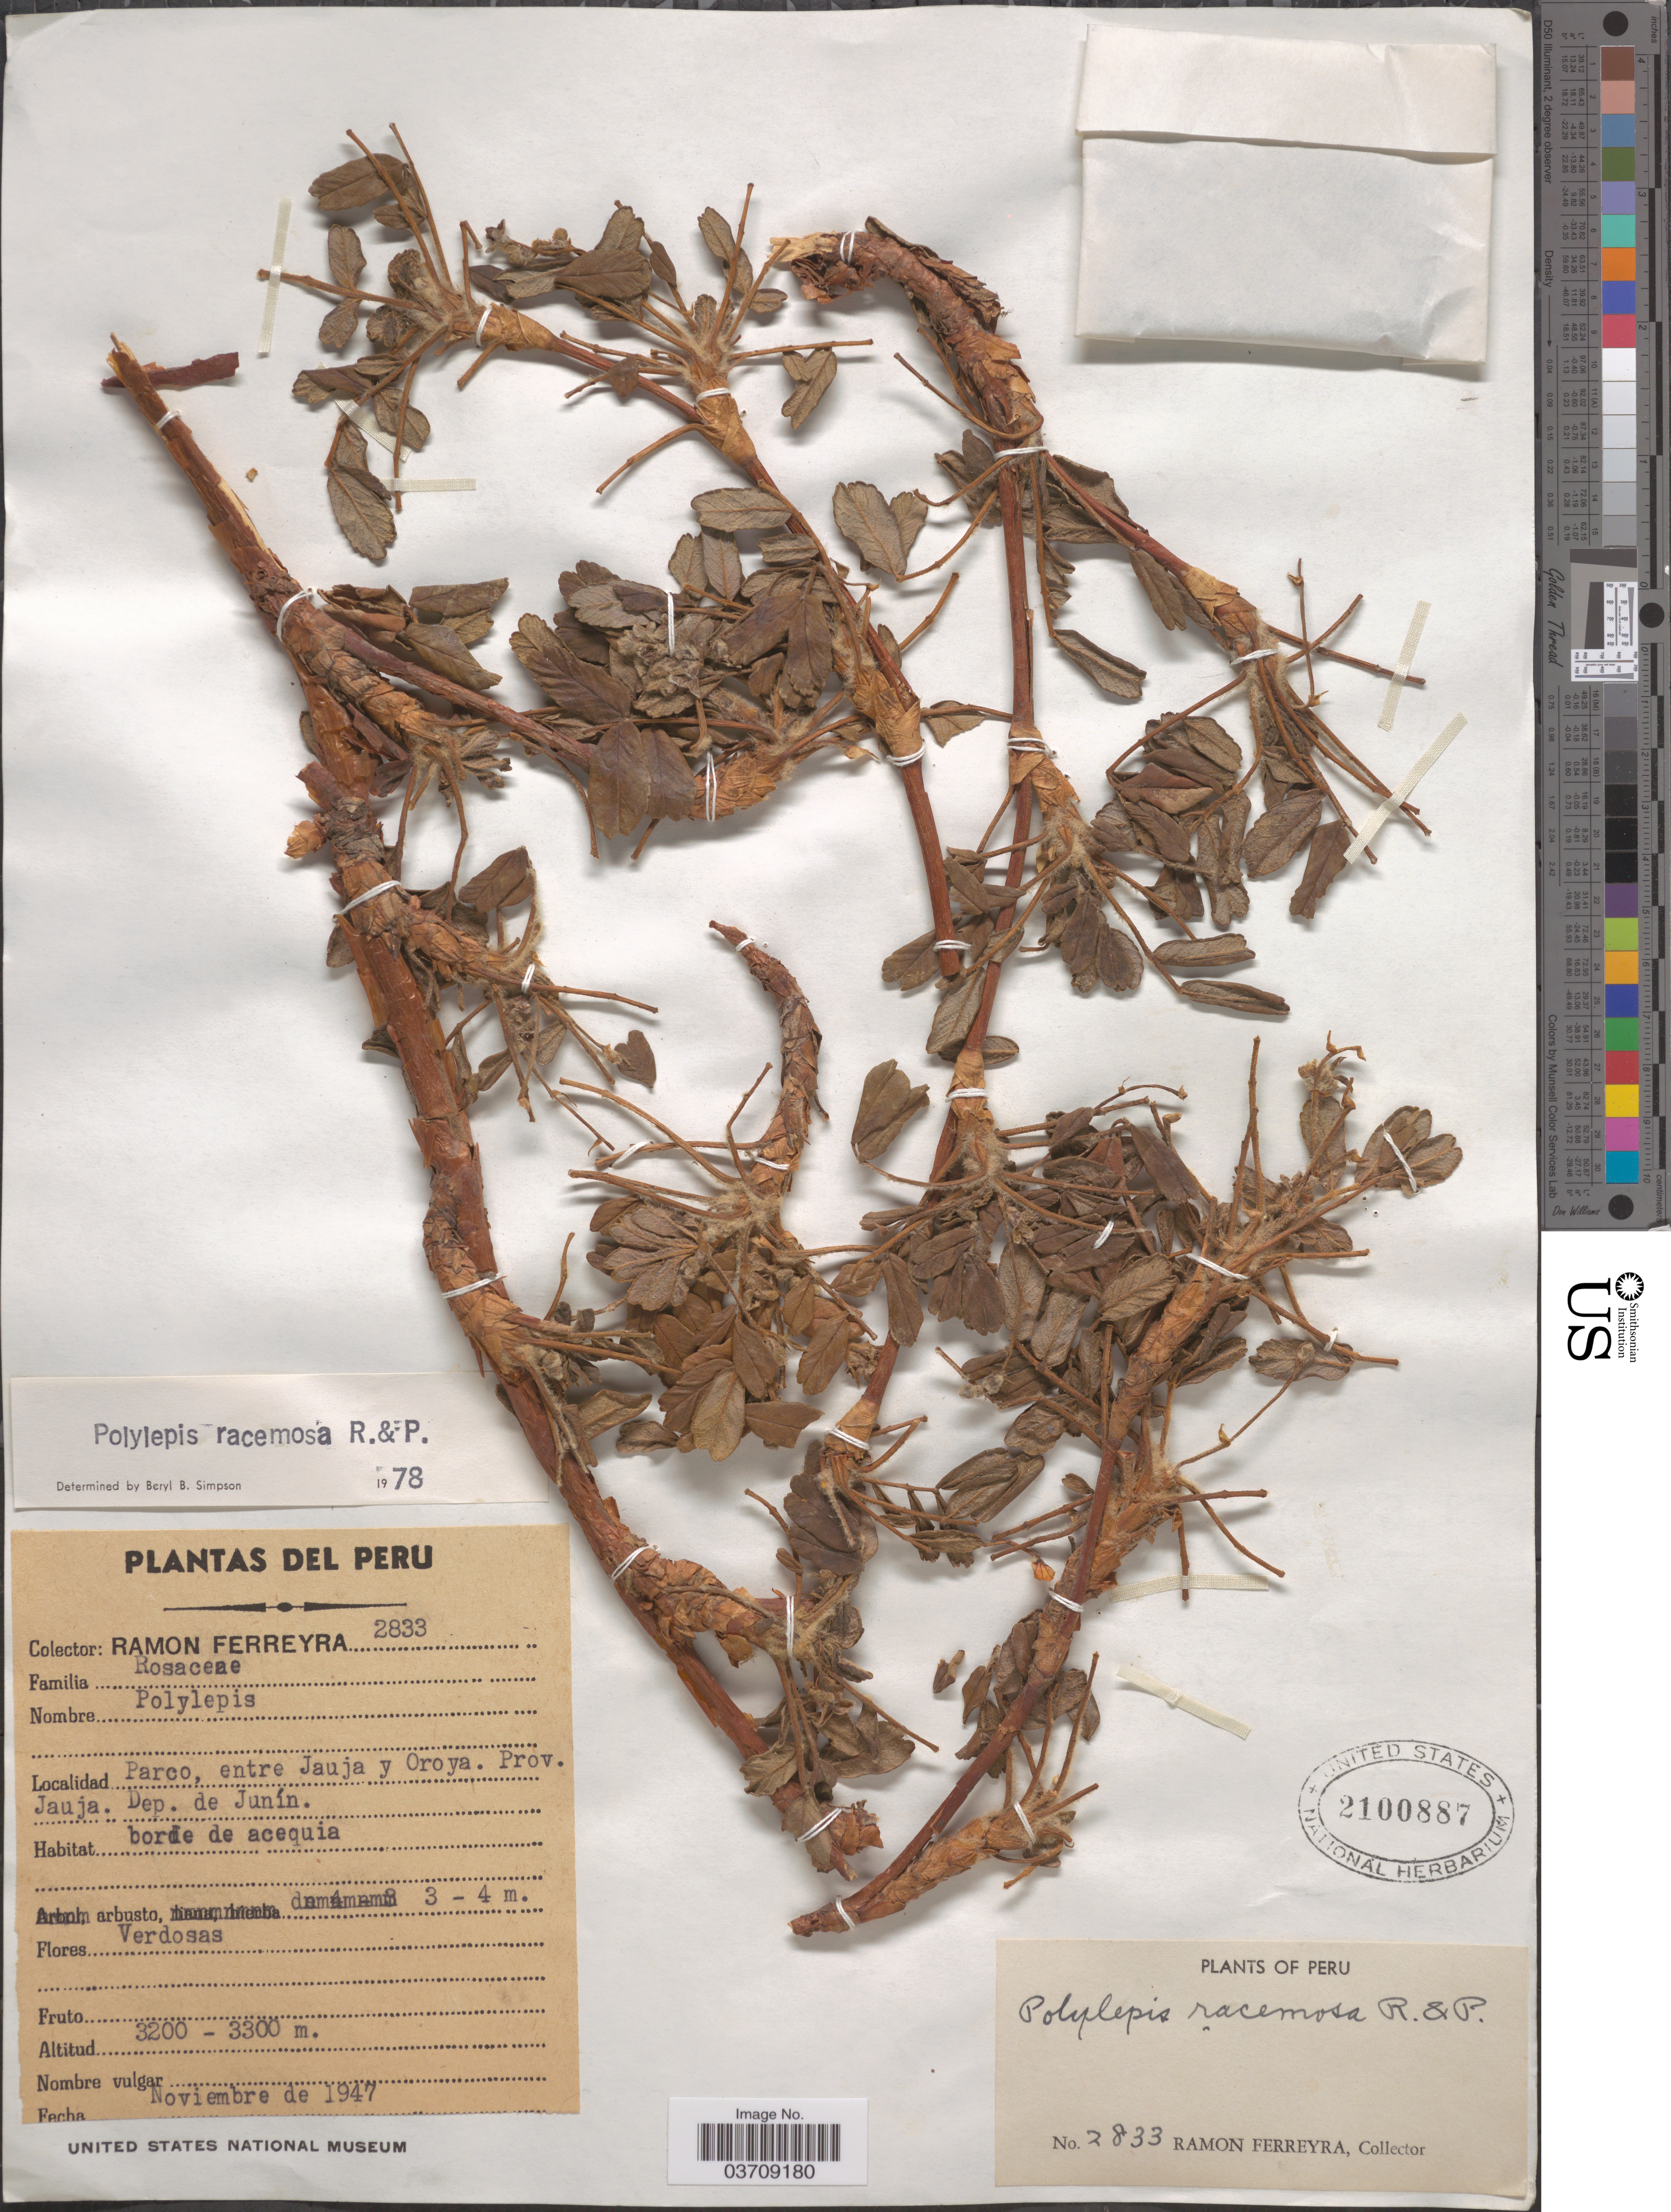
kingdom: Plantae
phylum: Tracheophyta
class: Magnoliopsida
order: Rosales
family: Rosaceae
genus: Polylepis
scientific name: Polylepis racemosa subsp. racemosa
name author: Ruiz & Pav.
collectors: R. A. Ferreyra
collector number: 2833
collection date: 1947-11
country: Peru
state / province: Junín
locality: Parco, entre Jauja y Oroya. Prov. Jauja, Dep. de Junín.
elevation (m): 3200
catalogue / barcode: US 2100887